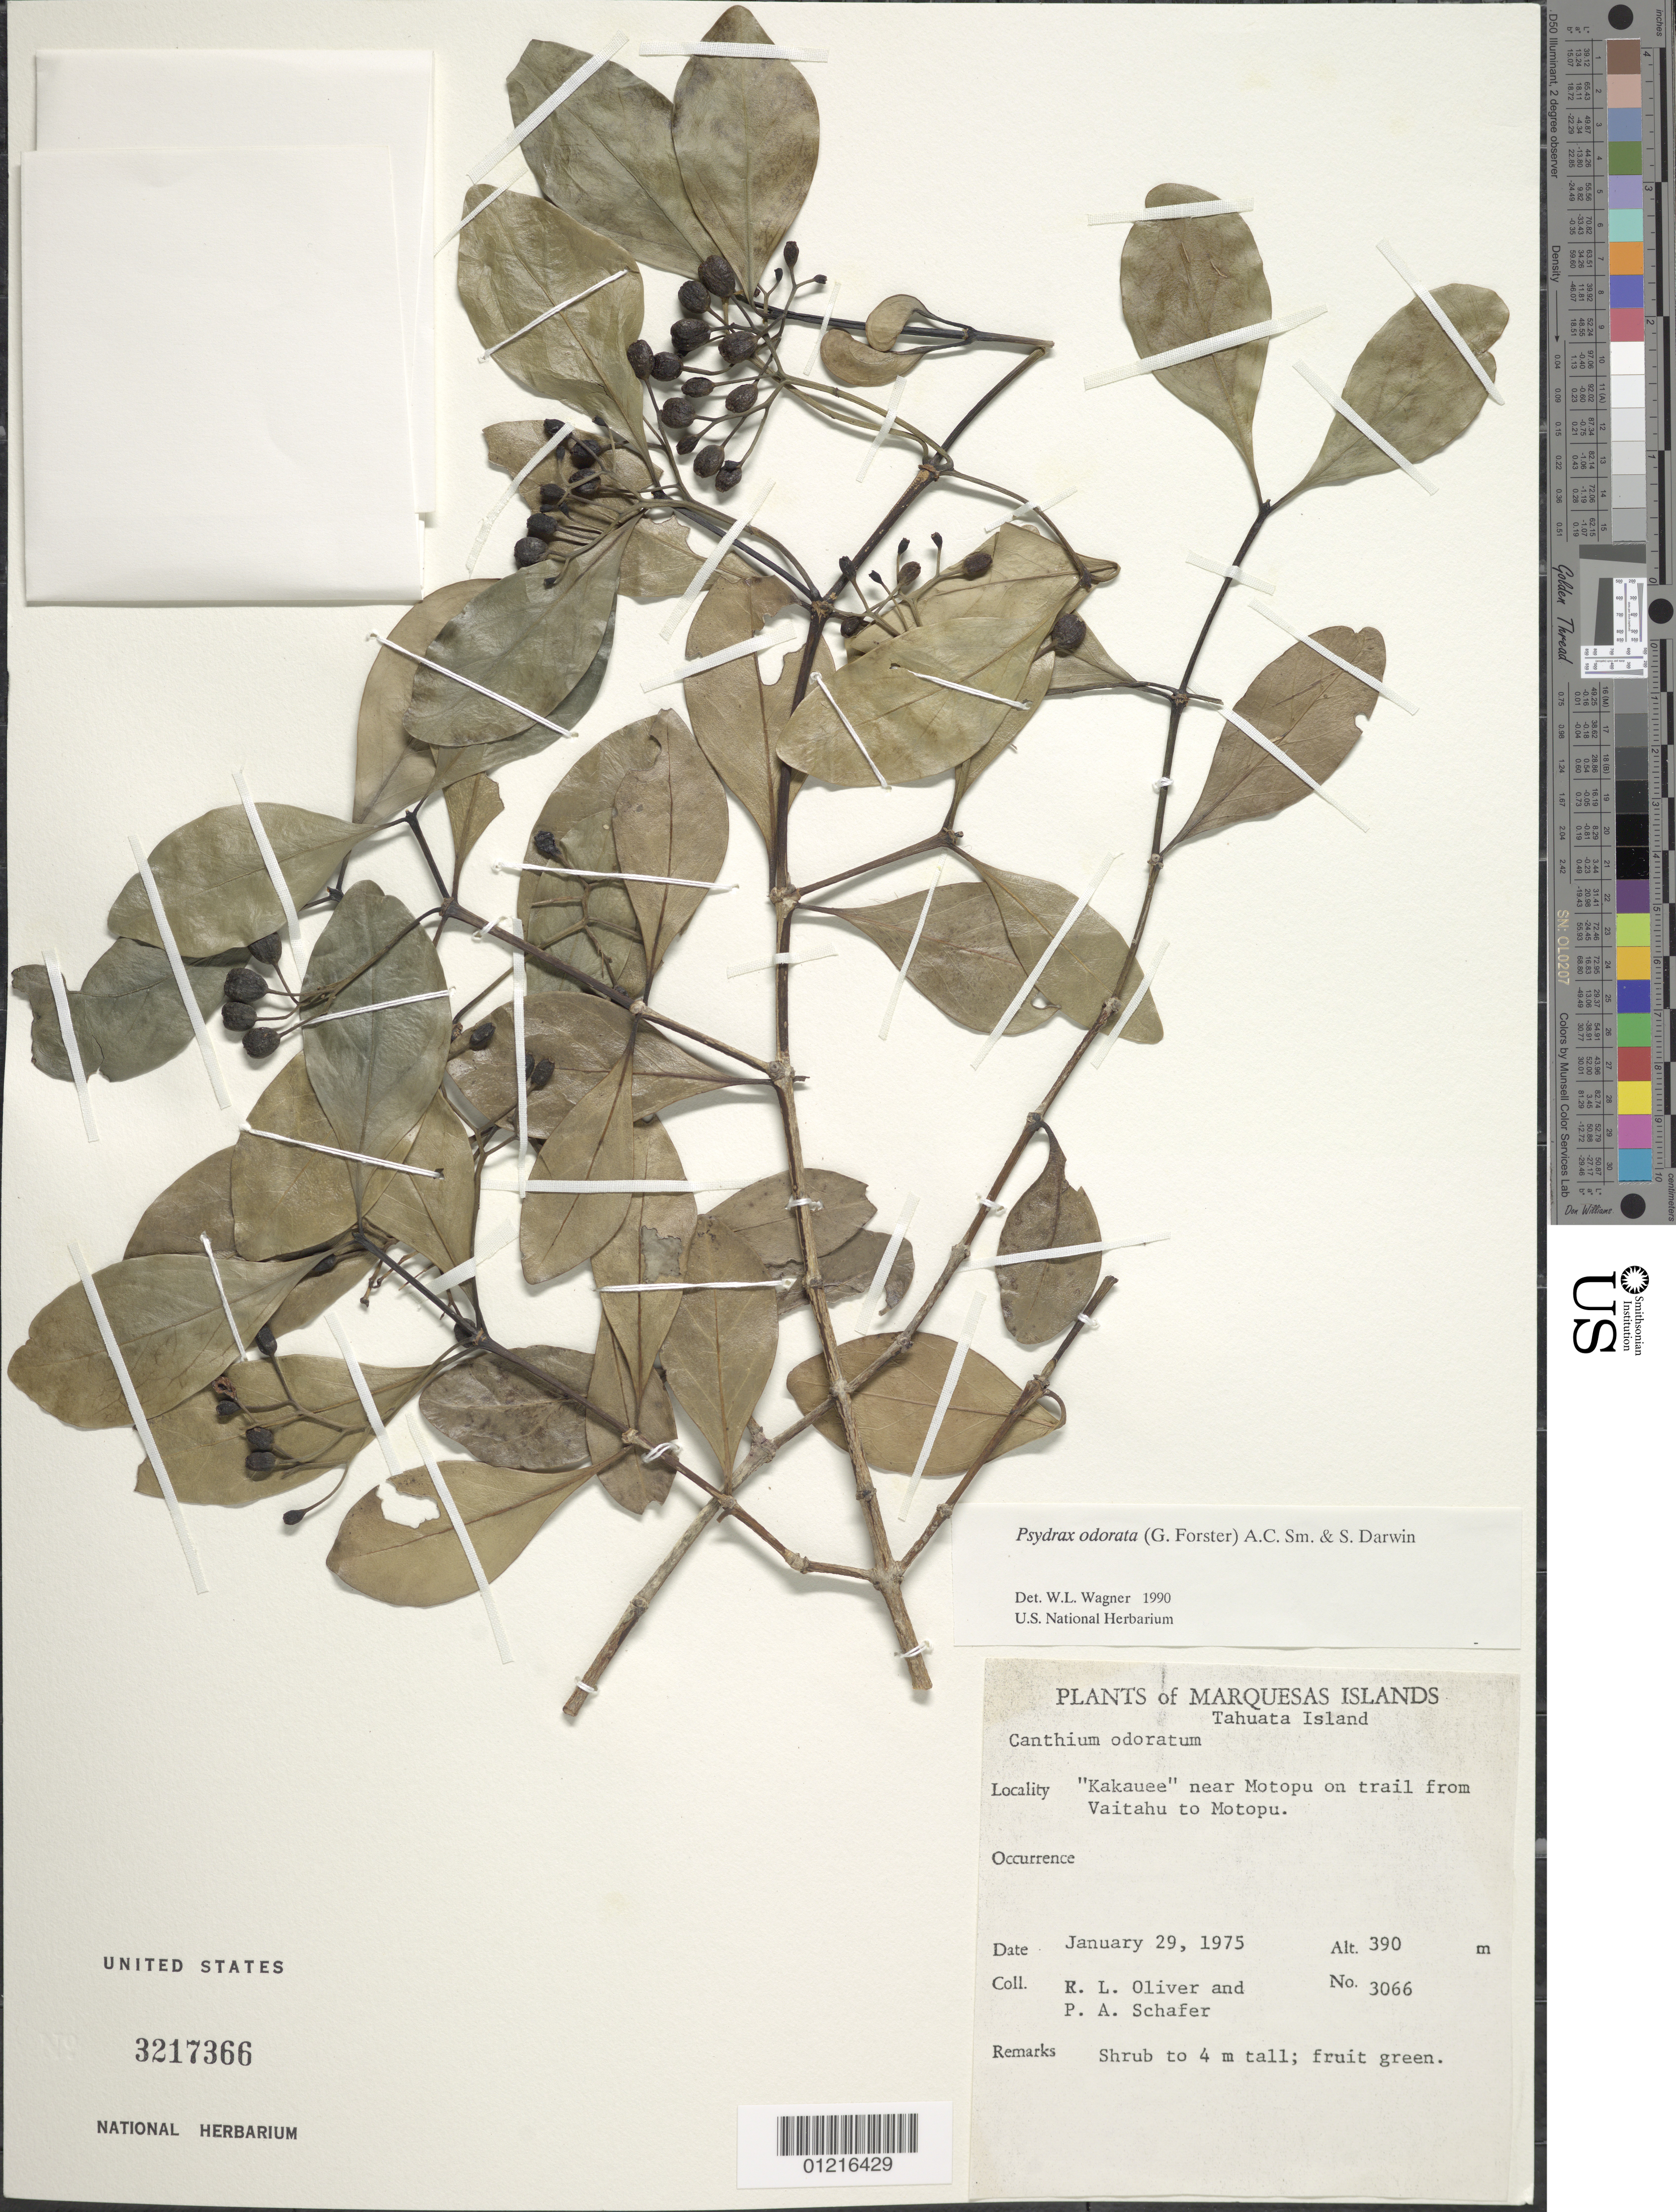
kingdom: Plantae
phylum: Tracheophyta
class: Magnoliopsida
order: Gentianales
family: Rubiaceae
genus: Psydrax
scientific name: Psydrax odorata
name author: (G. Forst.) A.C. Sm. & S.P. Darwin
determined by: Wagner, W. L., (BOT), Smithsonian Institution - National Museum of Natural History (UNITED STATES)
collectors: R. L. Oliver & P. A. Schäfer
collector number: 3066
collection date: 1975-01-29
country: French Polynesia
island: Tahuata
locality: "Kakauee" near Motopu on trail from Vaitahu to Motopu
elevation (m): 390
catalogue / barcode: US 3217366